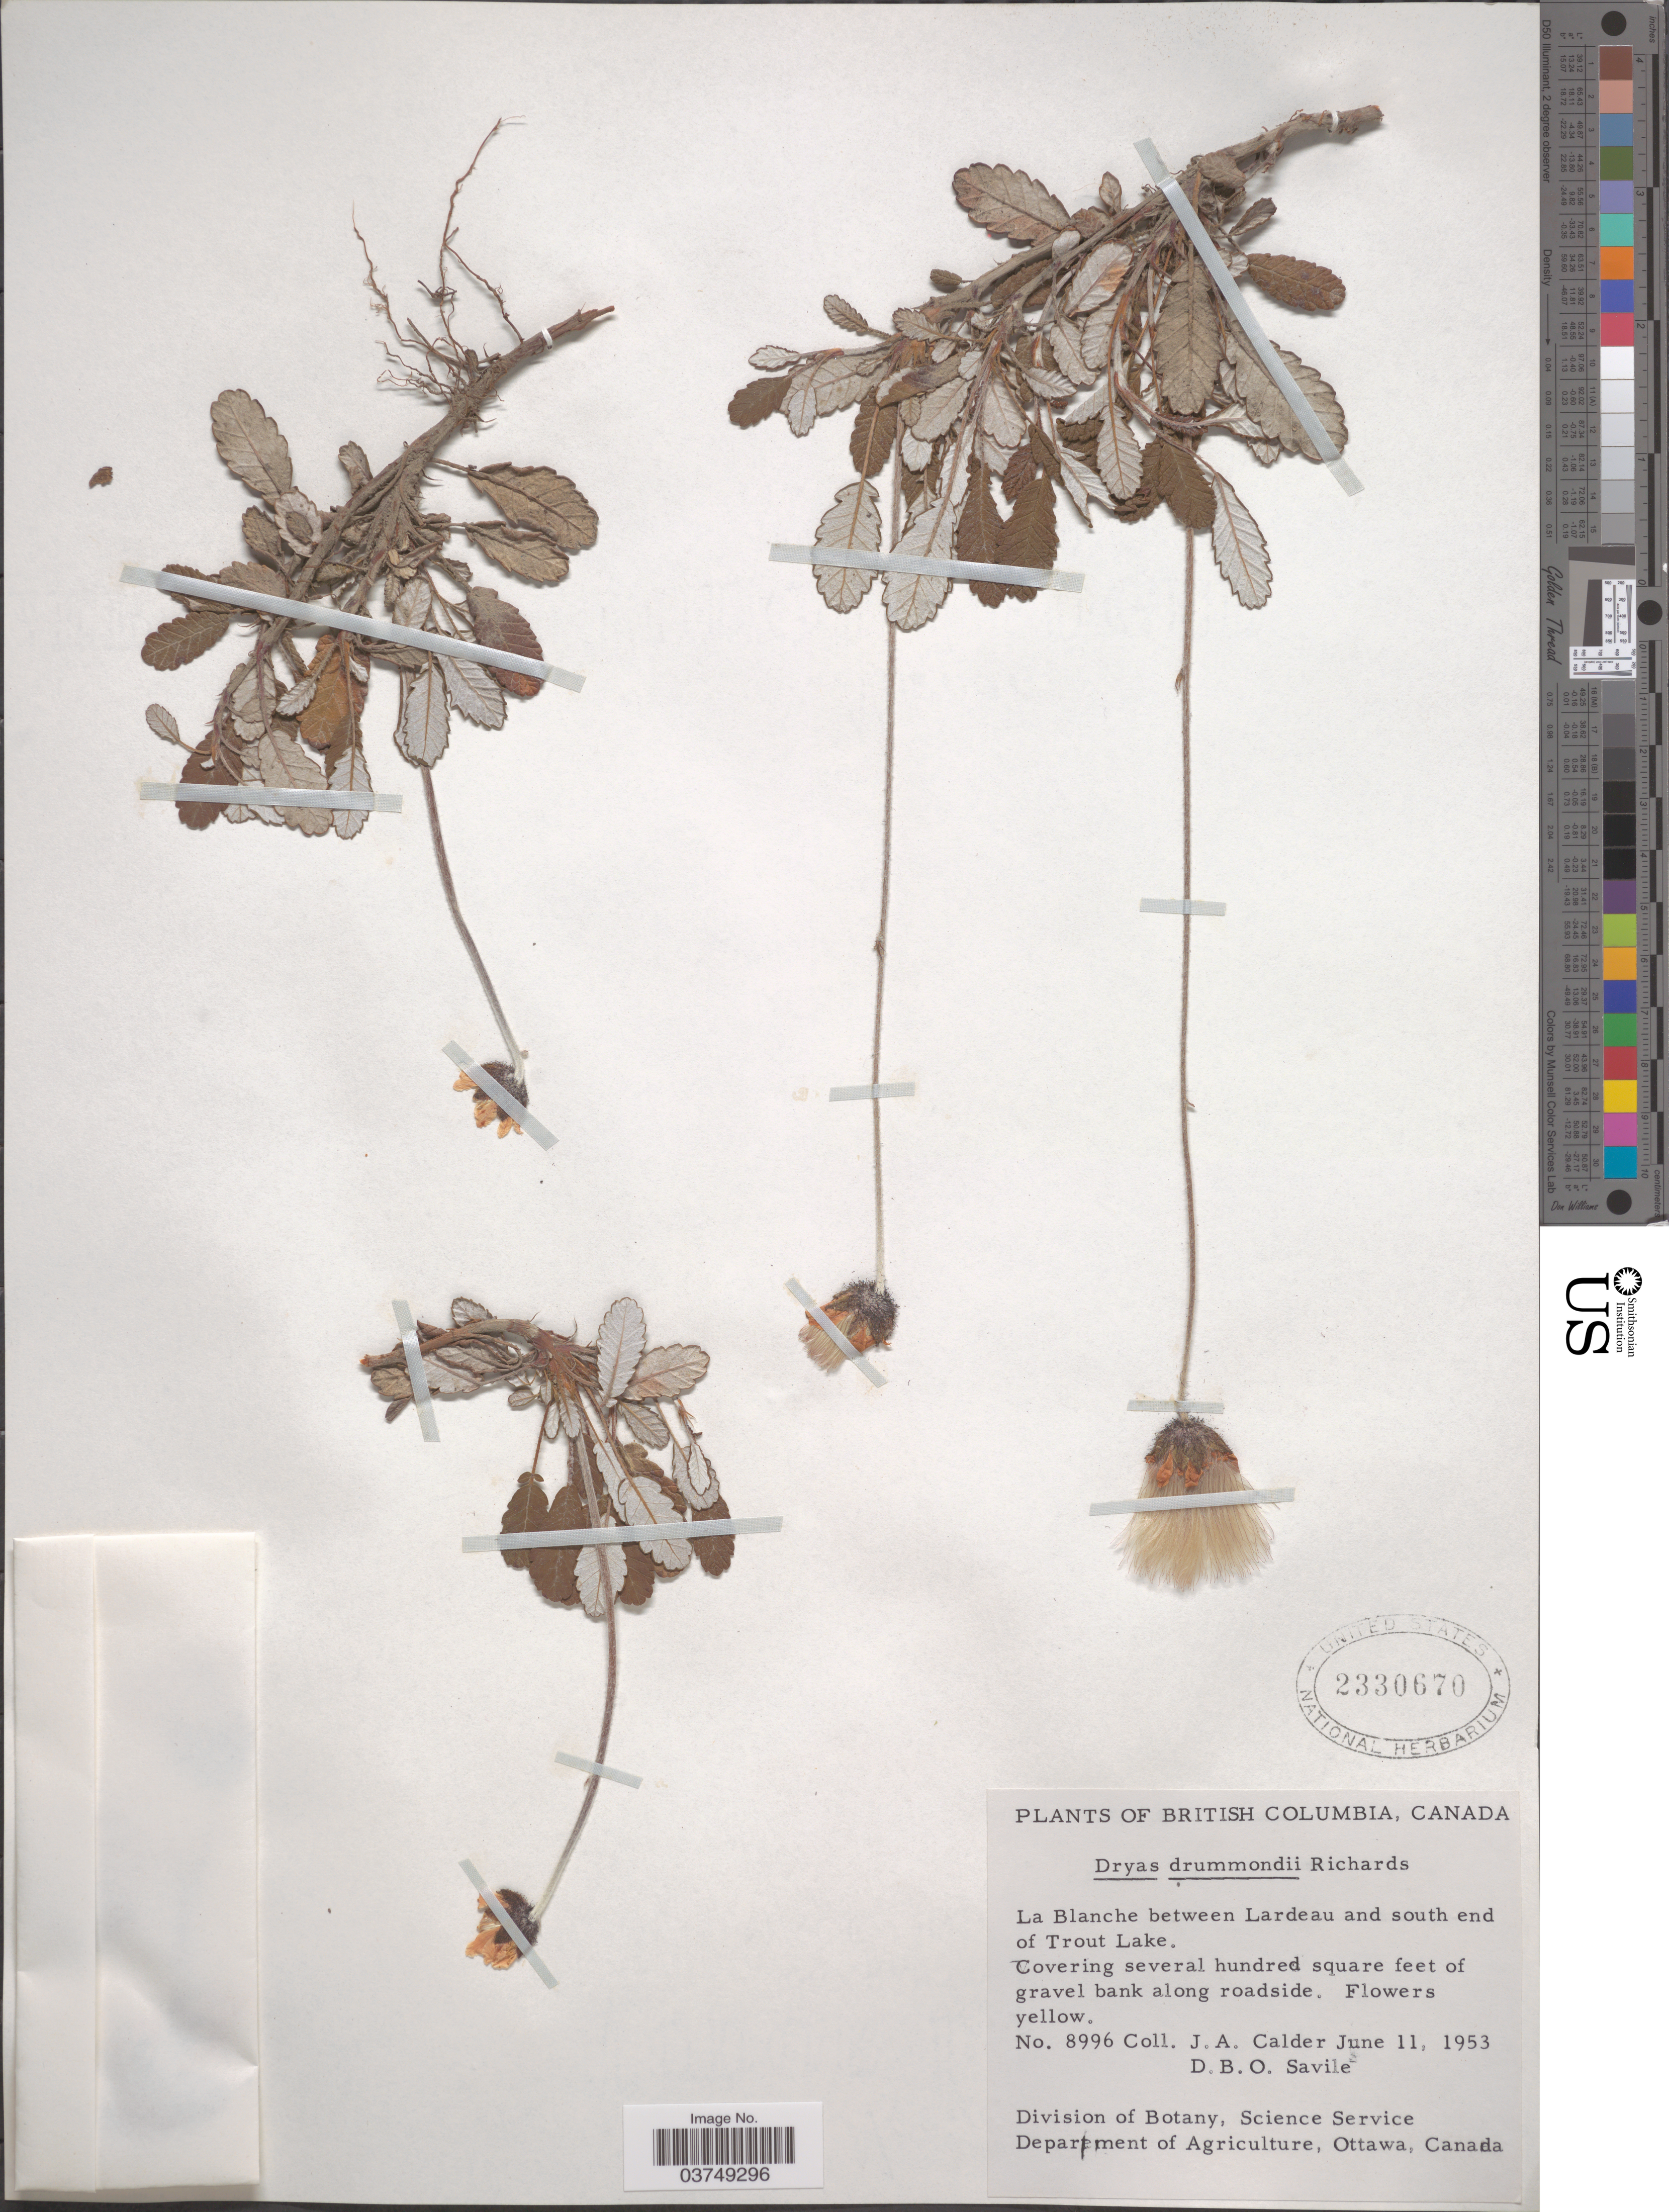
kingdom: Plantae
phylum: Tracheophyta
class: Magnoliopsida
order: Rosales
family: Rosaceae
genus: Dryas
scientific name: Dryas drummondii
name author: Hook. & Richardson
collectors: J. A. Calder & D. Savile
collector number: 8996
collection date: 1953-06-11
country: Canada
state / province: British Columbia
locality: La Blanche between Lardeau and south end of Trout Lake. Bank along roadside.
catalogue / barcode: US 2330670